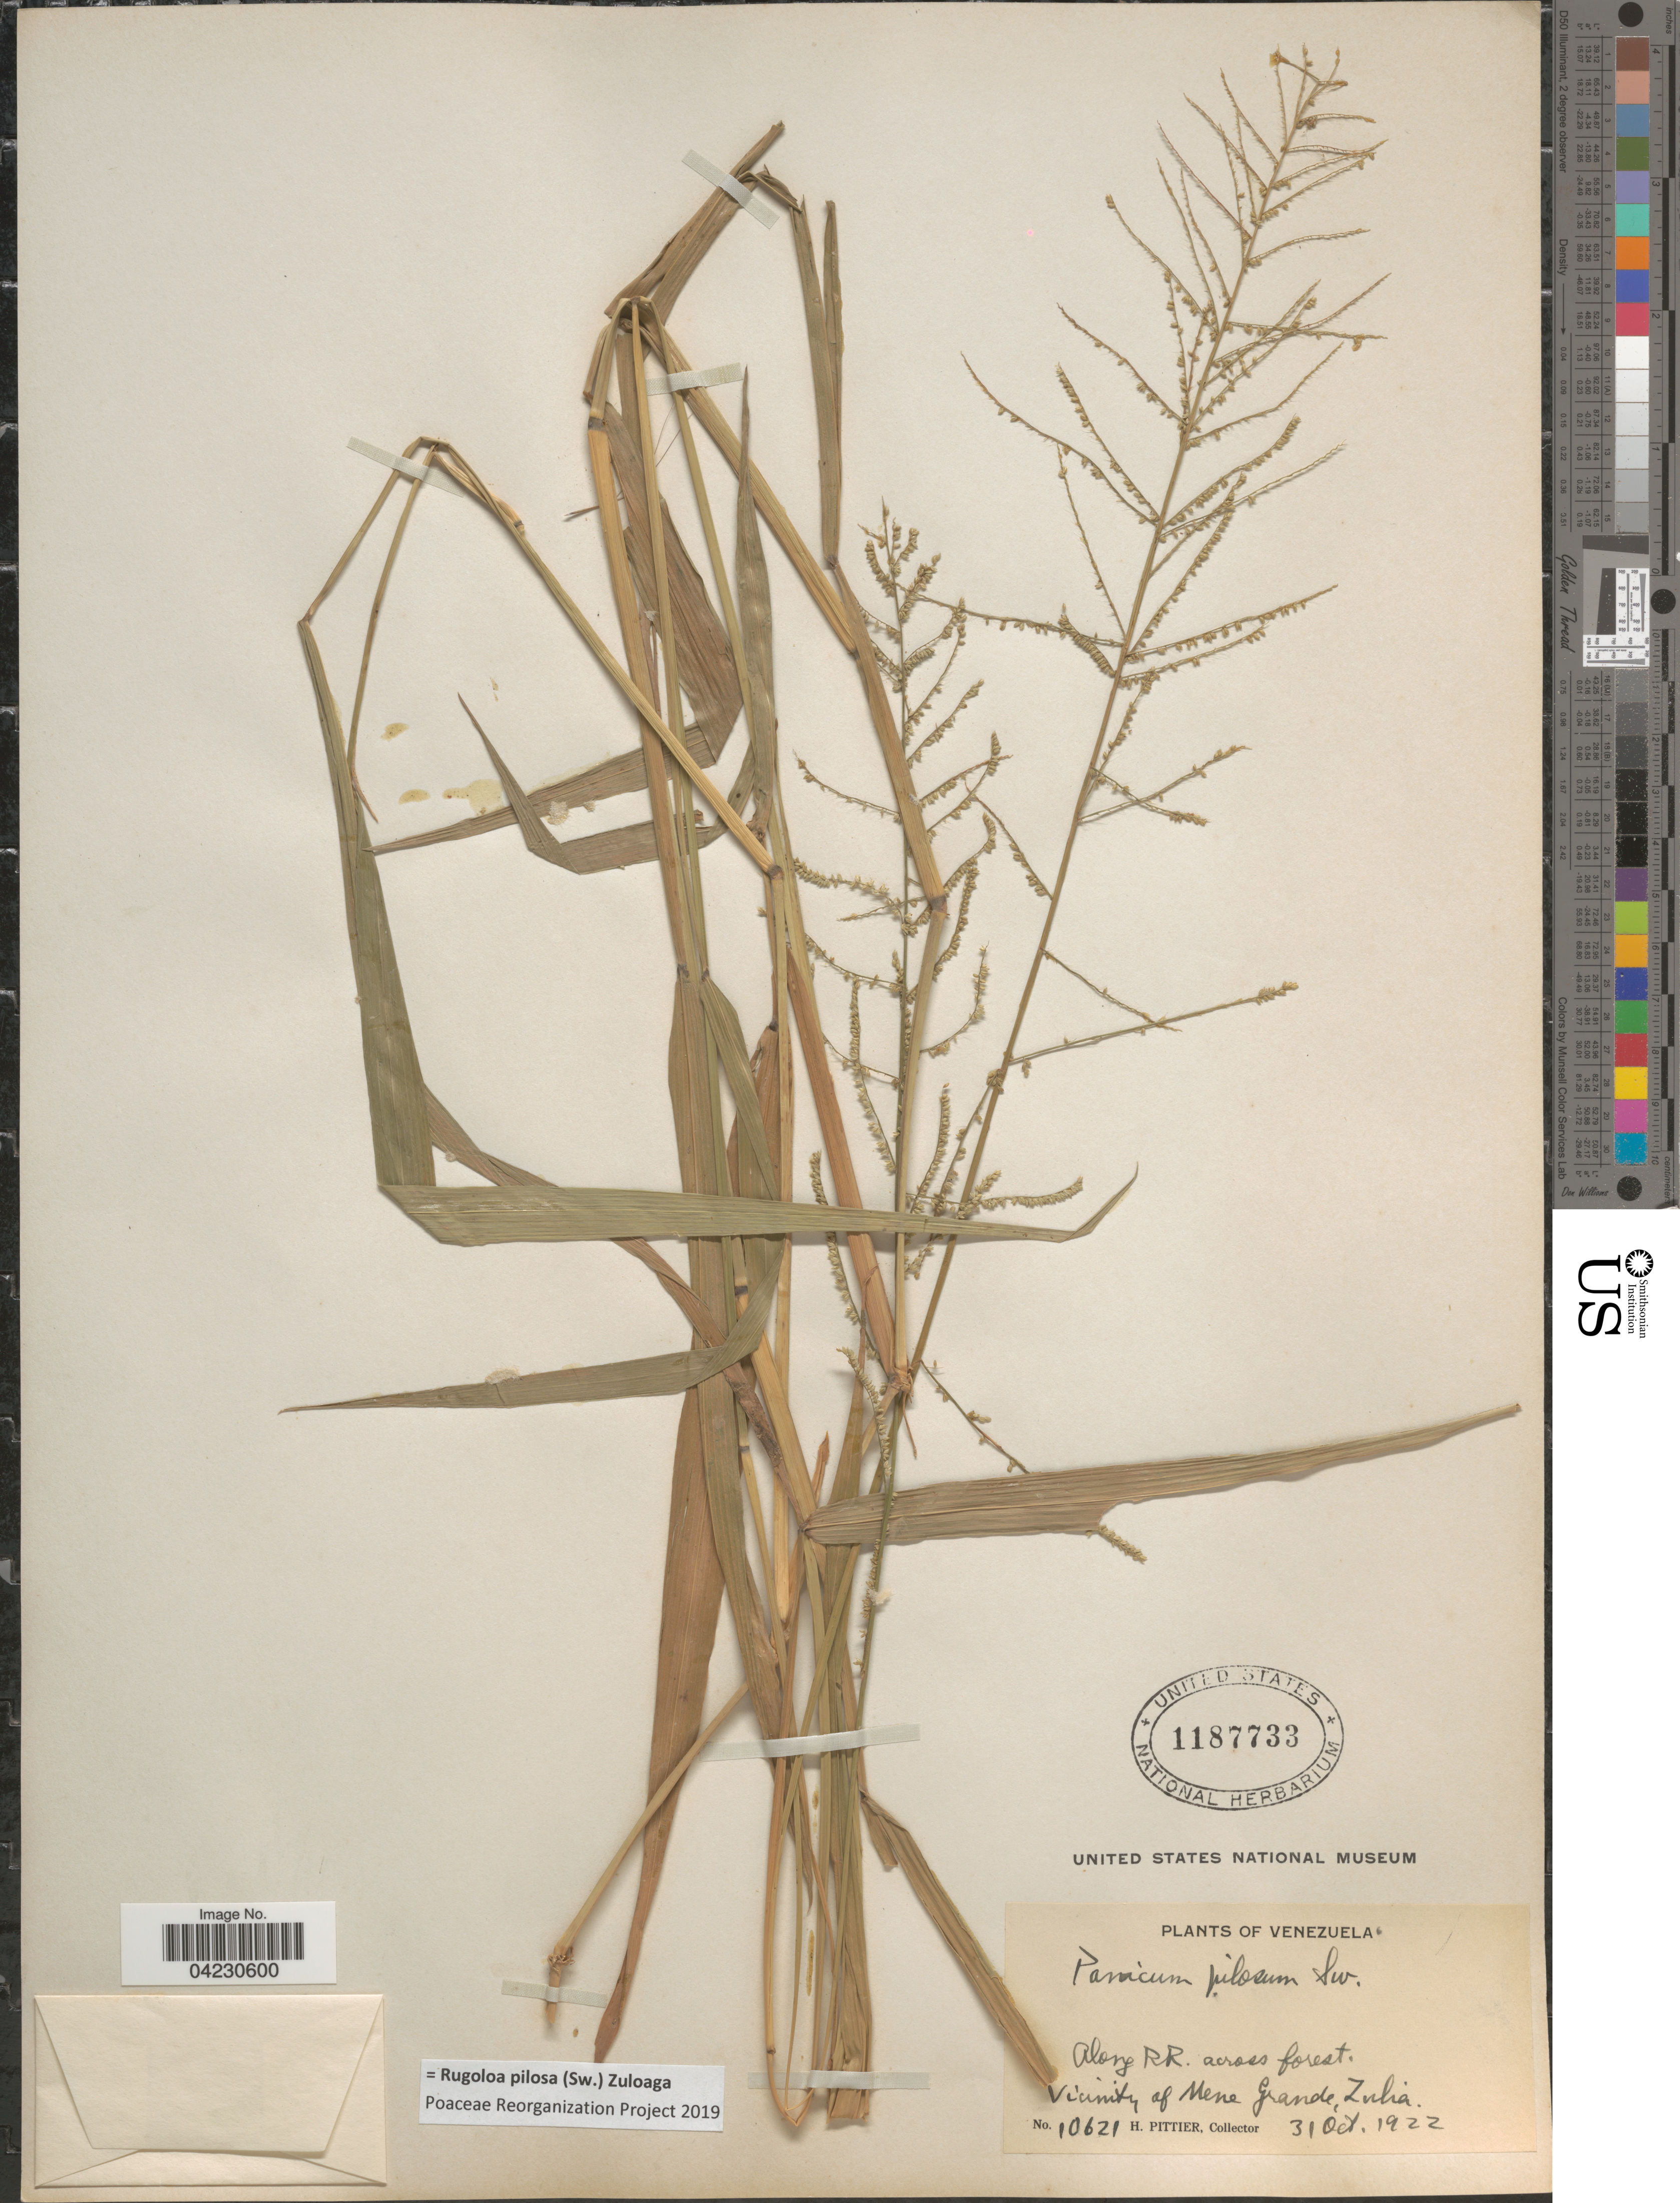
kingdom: Plantae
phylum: Tracheophyta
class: Liliopsida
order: Poales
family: Poaceae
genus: Rugoloa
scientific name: Rugoloa pilosa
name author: (Sw.) Zuloaga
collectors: H. F. Pittier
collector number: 10621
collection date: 1922-10-31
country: Venezuela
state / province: Zulia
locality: Along RR. across forest. Vicinity of Mene Grande.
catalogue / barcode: US 1187733